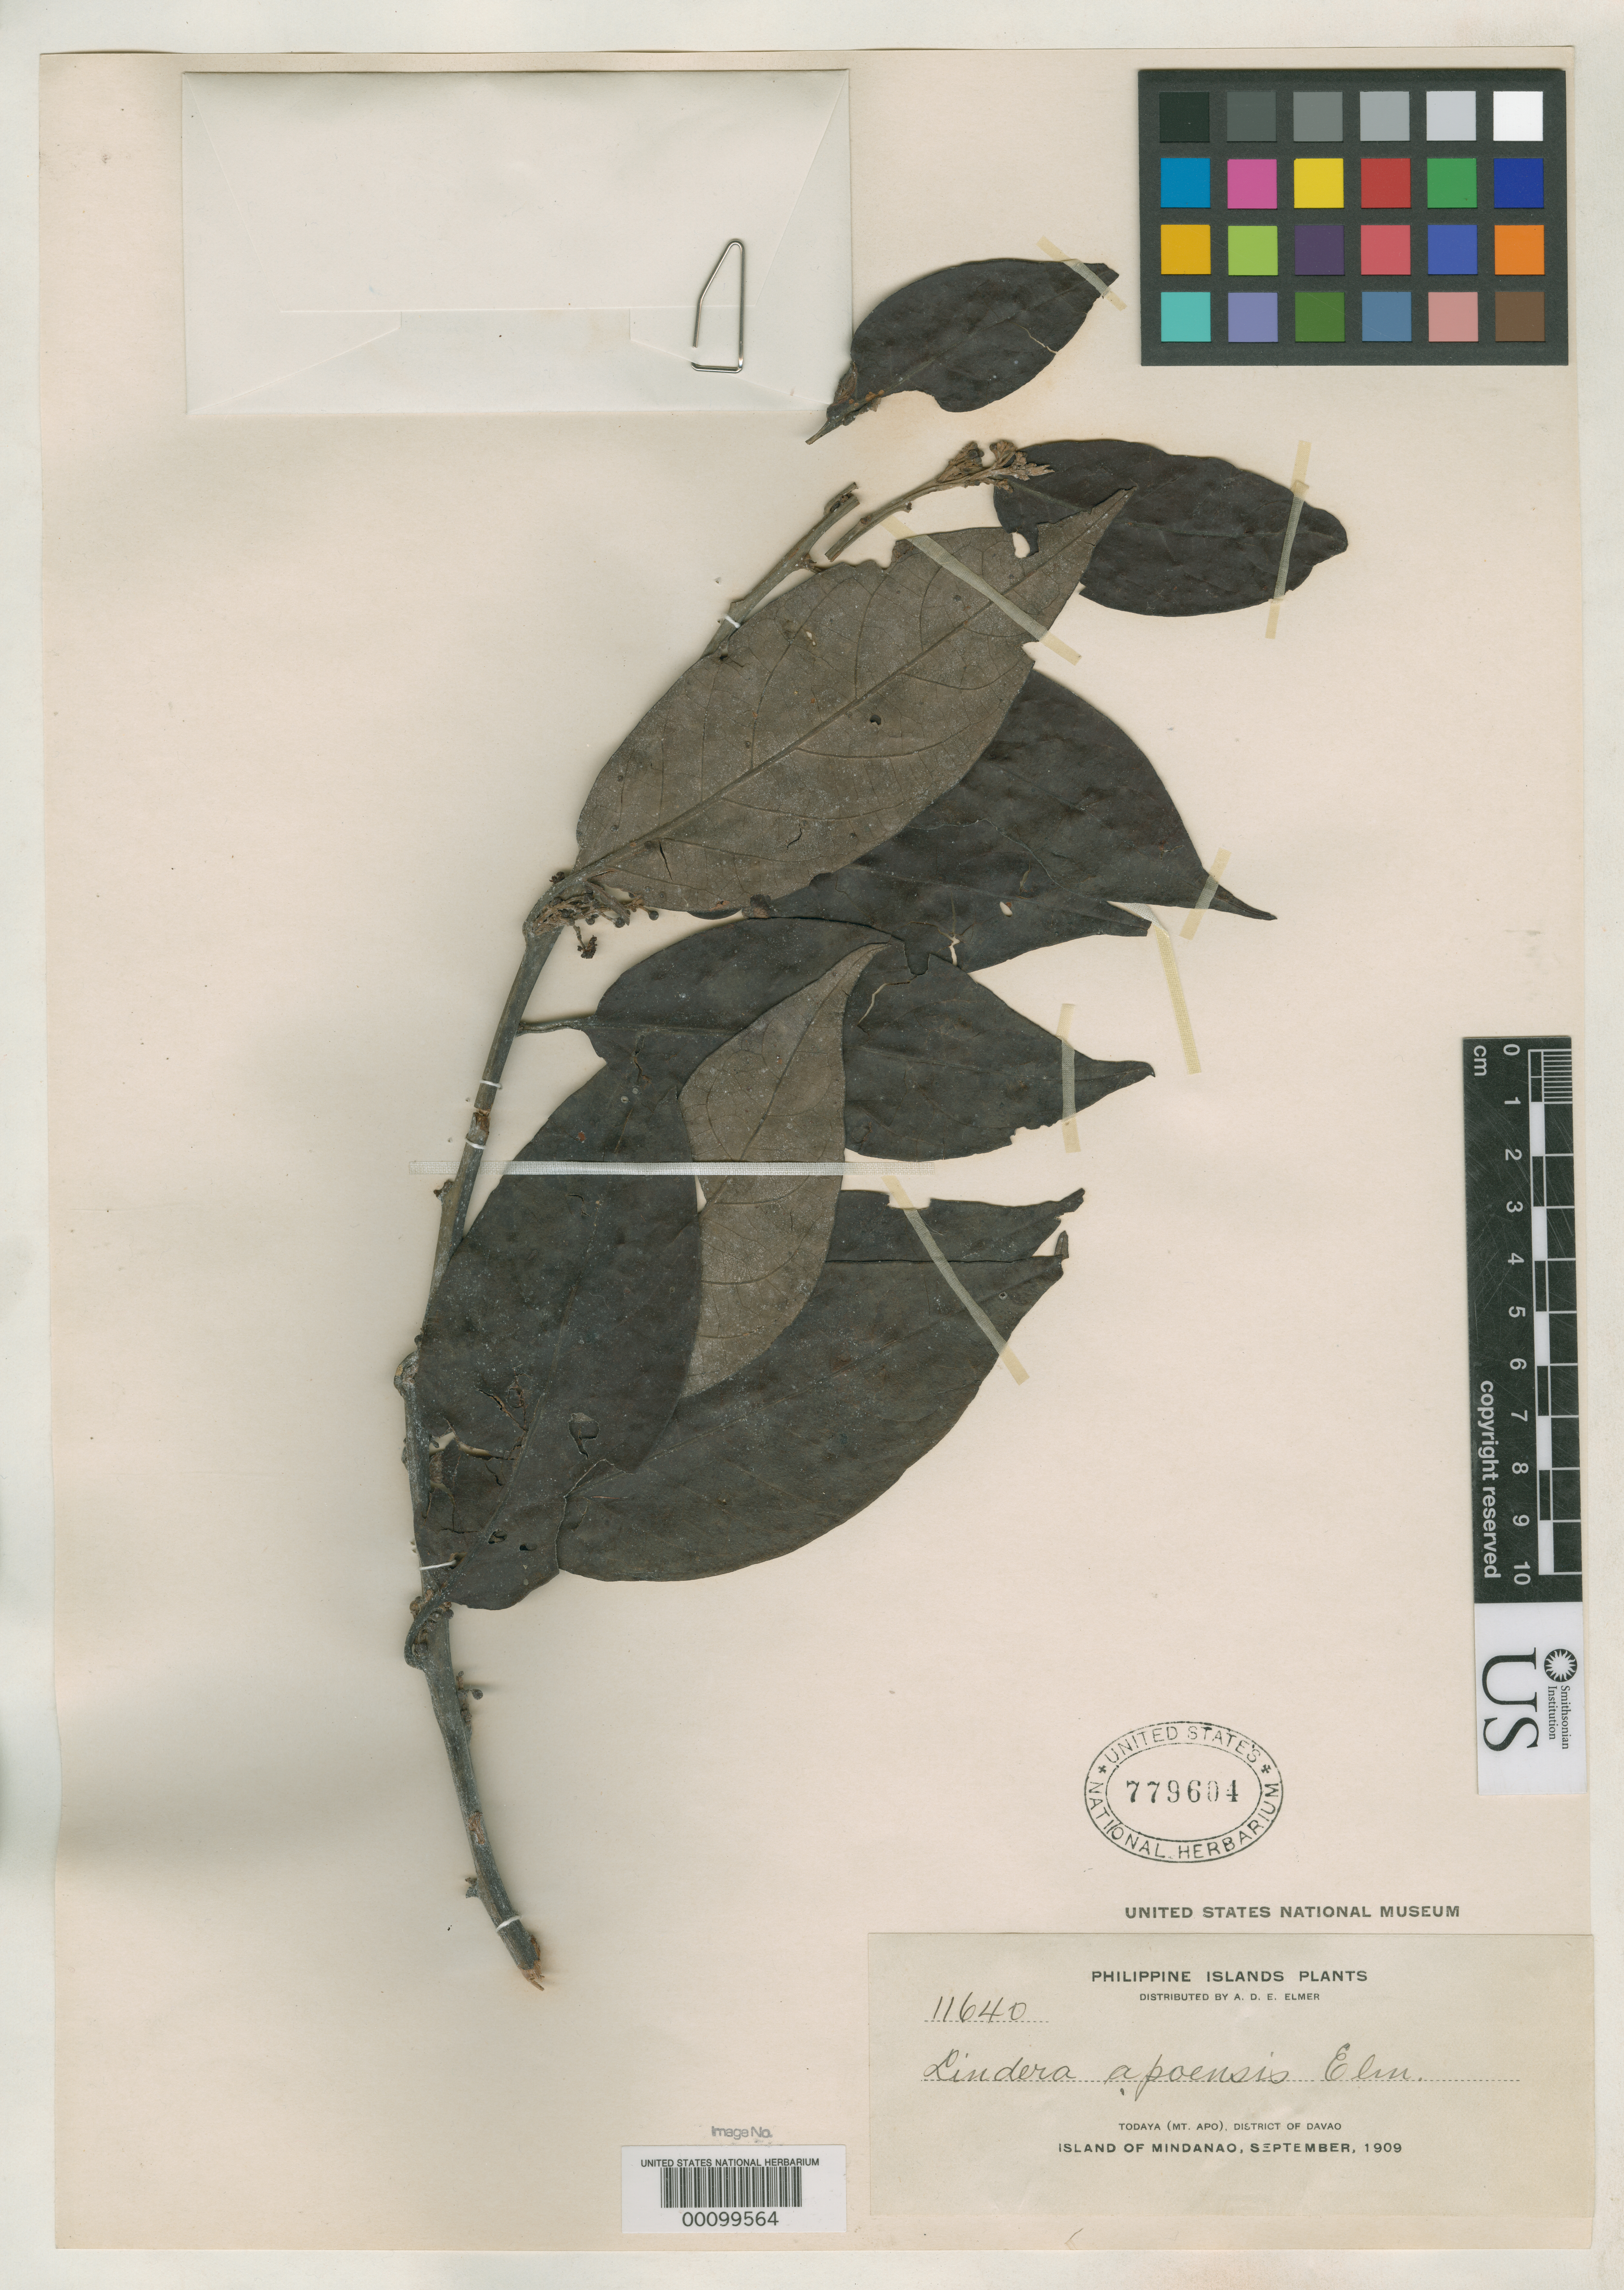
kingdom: Plantae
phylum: Tracheophyta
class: Magnoliopsida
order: Laurales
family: Lauraceae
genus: Lindera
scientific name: Lindera apoensis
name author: Elmer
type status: Isotype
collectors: A. D. E. Elmer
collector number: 11640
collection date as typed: Sep 1909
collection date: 1909-09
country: Philippines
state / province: Davao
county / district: Davao del Sur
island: Mindanao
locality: Todaya, Mt. Apo.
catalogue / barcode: US 779604